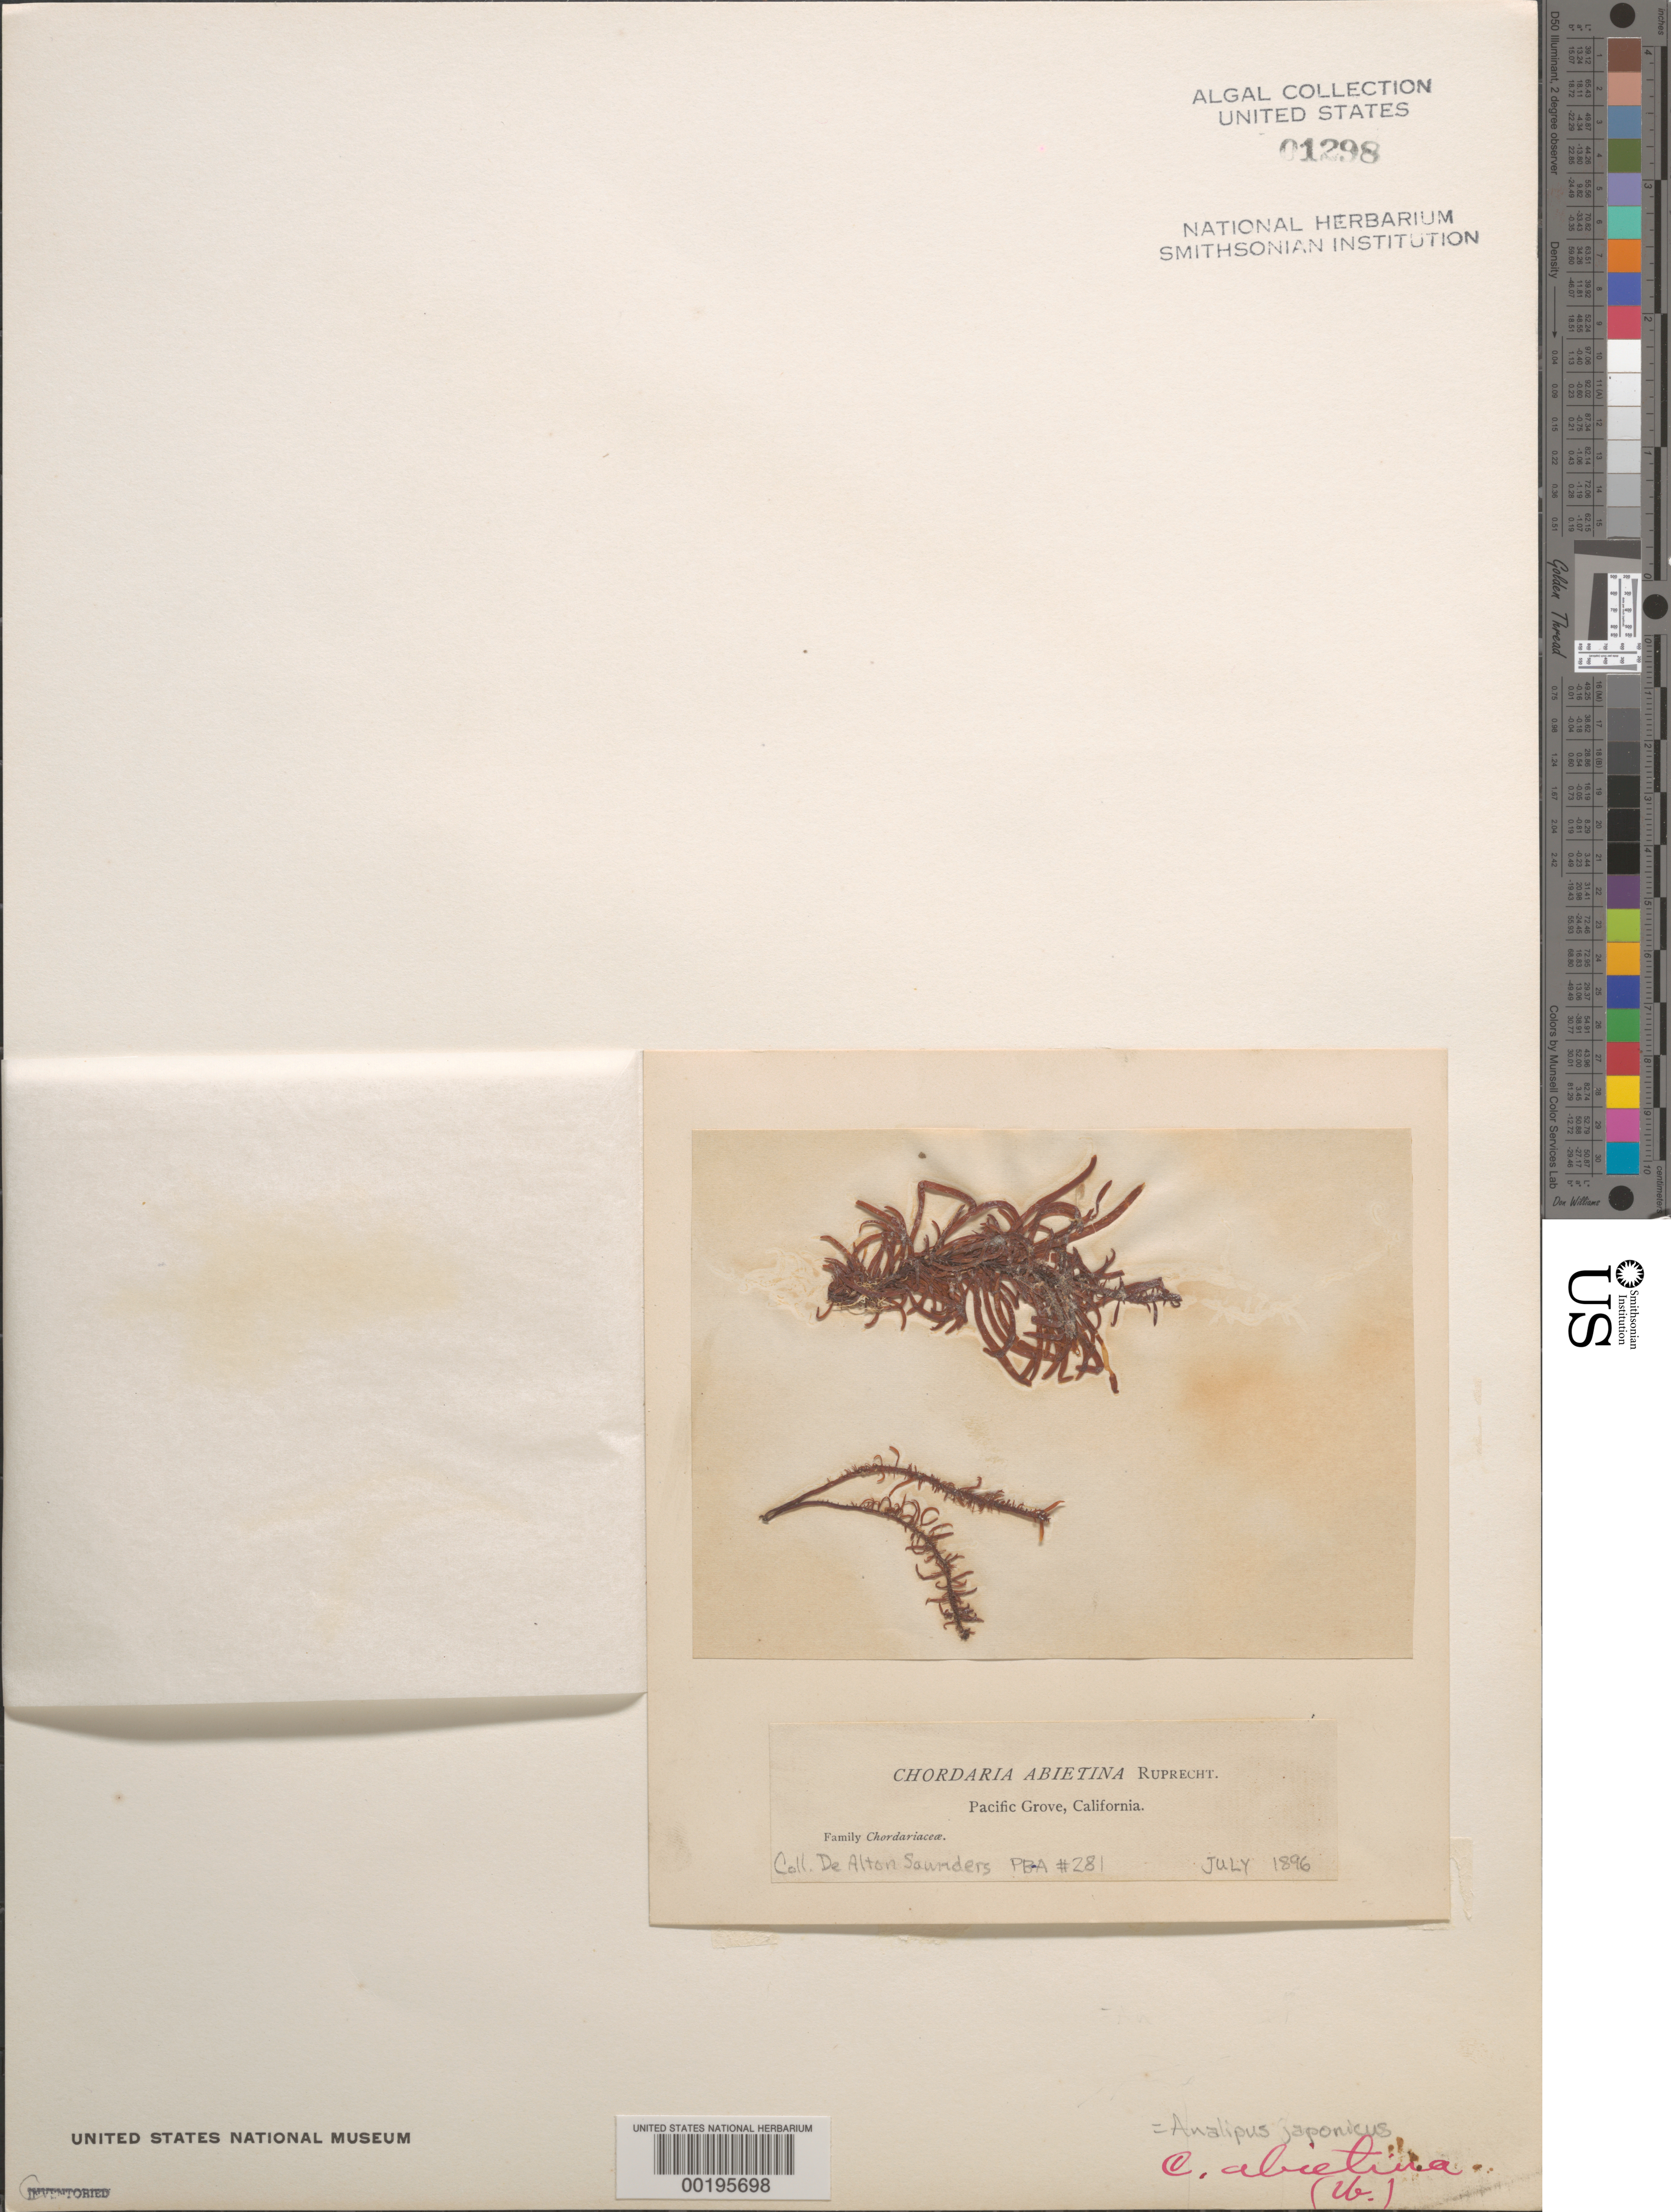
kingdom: Chromista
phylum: Ochrophyta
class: Phaeophyceae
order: Ectocarpales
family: Chordariaceae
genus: Analipus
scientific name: Analipus japonicus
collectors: D. Saunders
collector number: PB-A 281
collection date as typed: Jul 1896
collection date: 1896-07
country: United States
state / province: California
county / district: Monterey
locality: Pacific Grove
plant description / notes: Collins, Holden & Setchell, Phycotheca Boreali-Americana, as Chordaria abietina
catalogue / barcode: US 1298